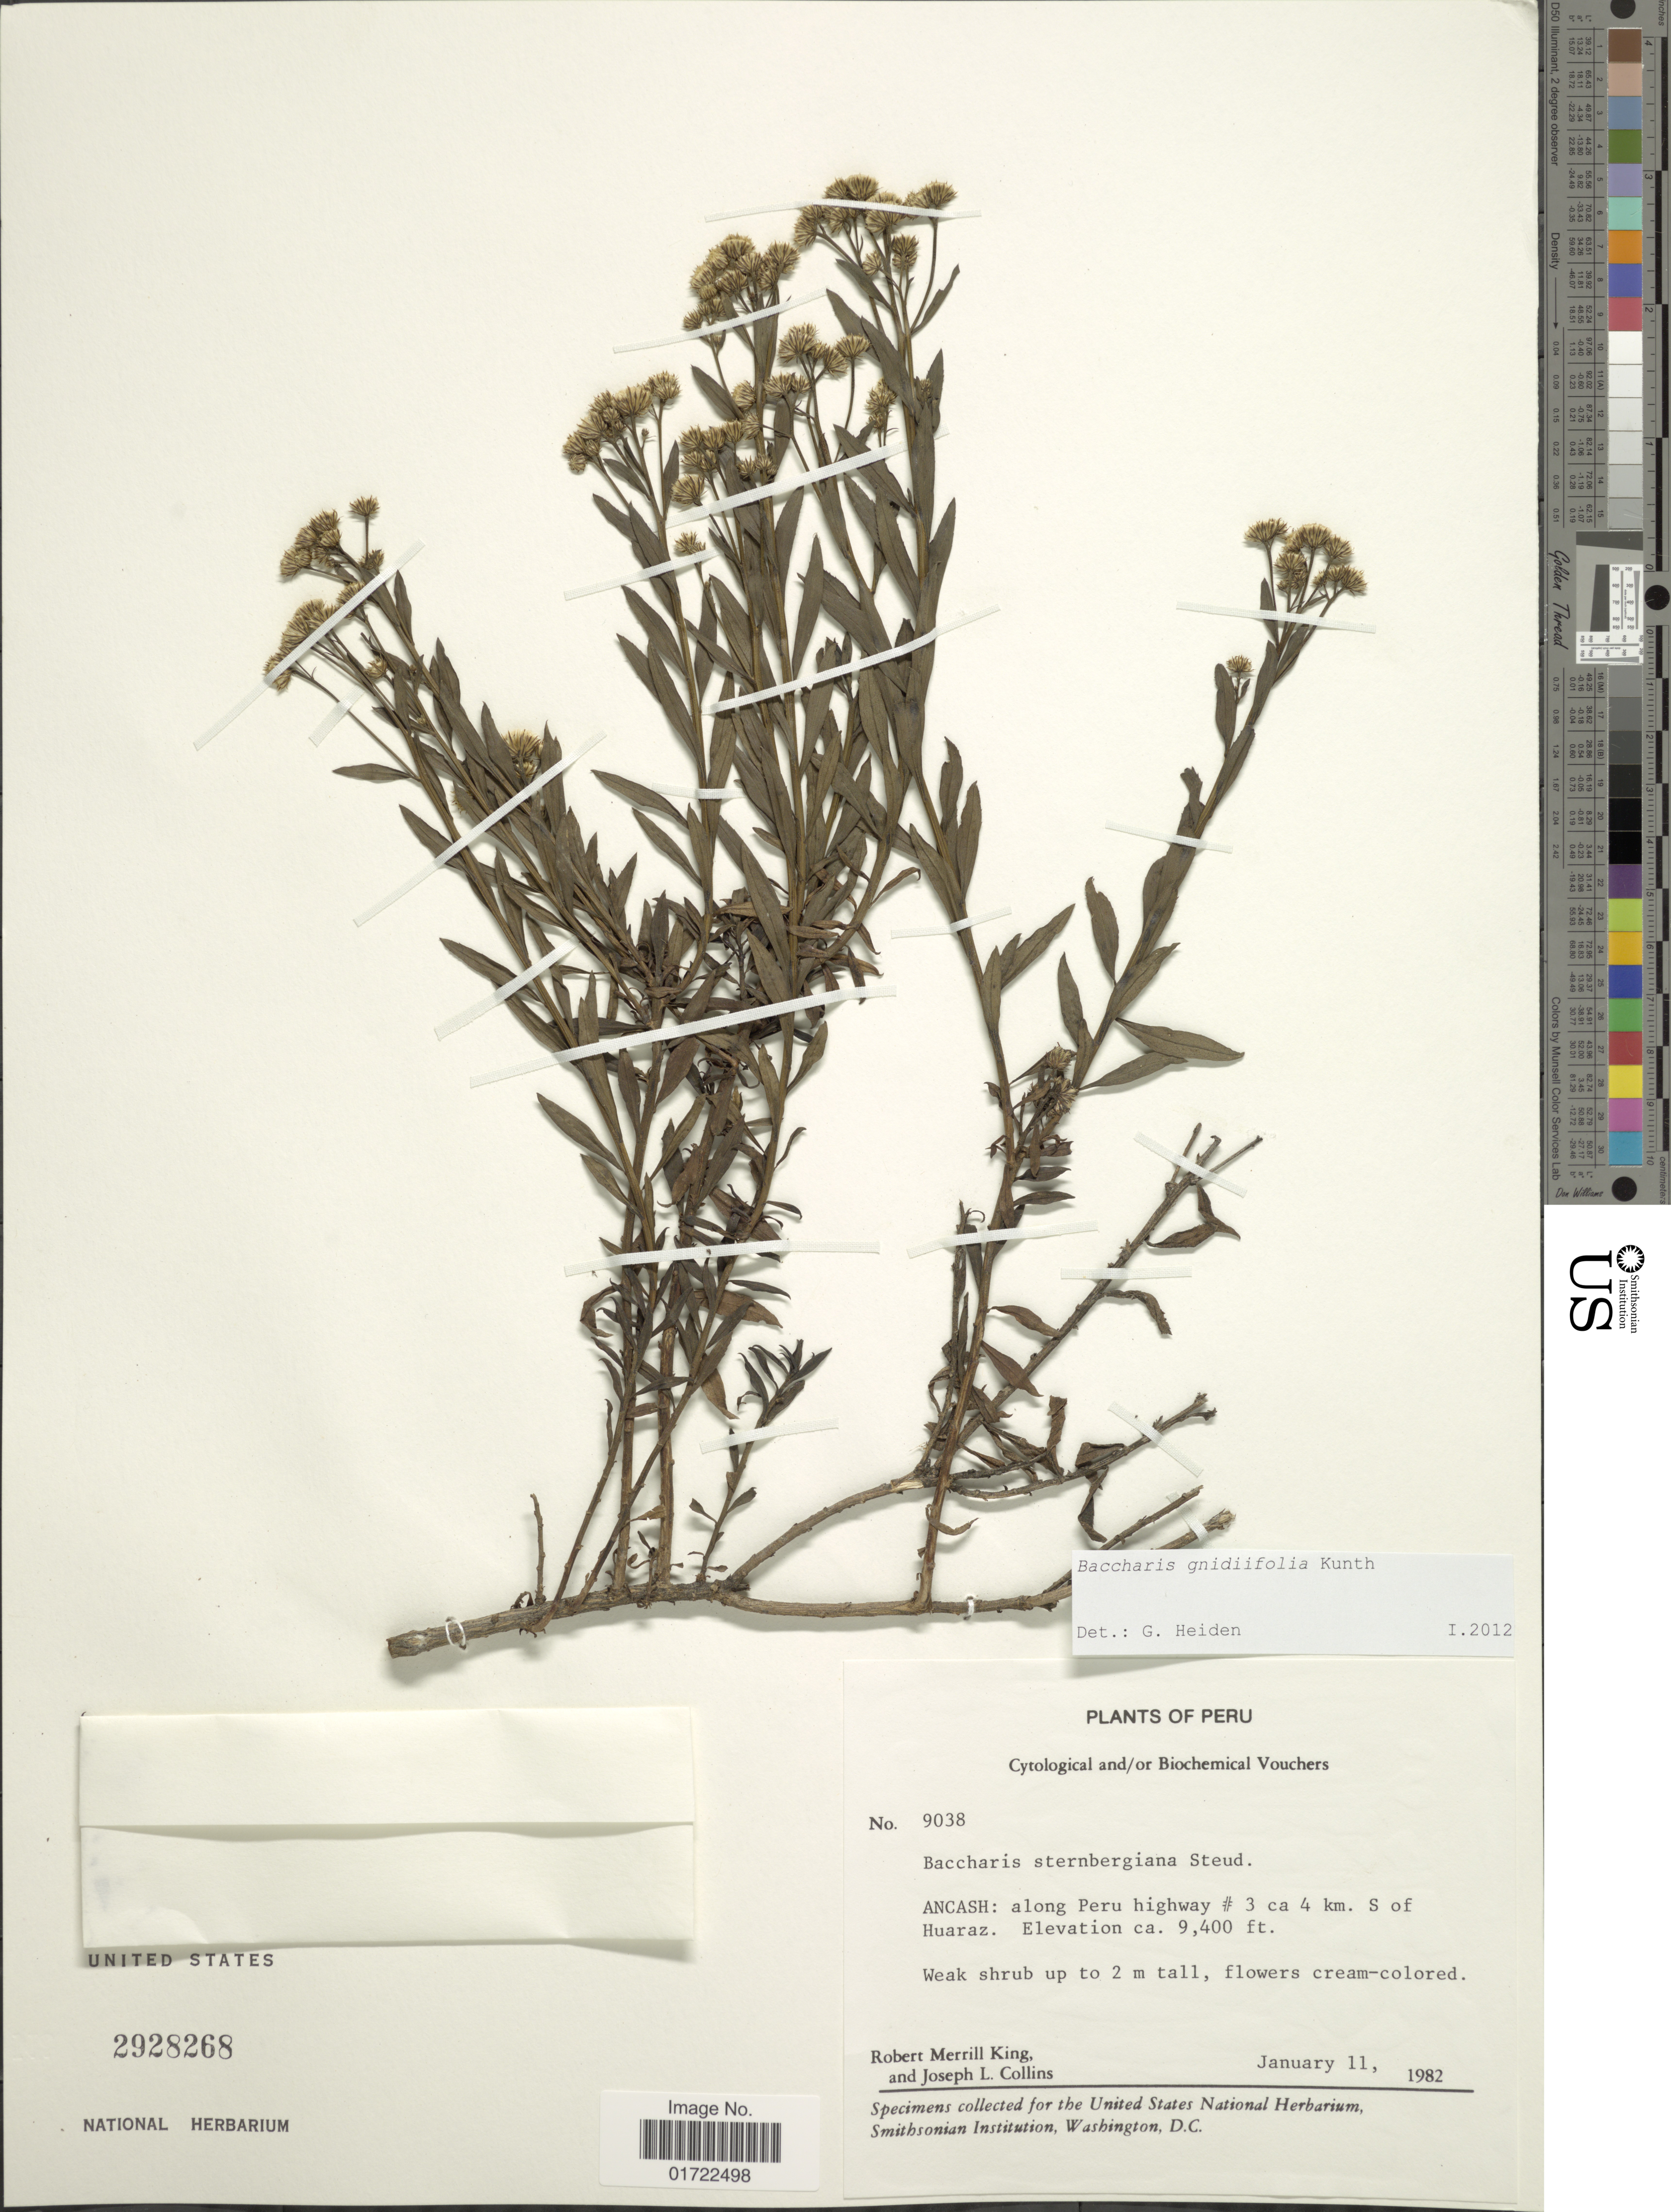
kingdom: Plantae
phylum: Tracheophyta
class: Magnoliopsida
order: Asterales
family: Asteraceae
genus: Baccharis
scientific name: Baccharis gnidiifolia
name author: Kunth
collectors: R. M. King & J. L. Collins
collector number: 9038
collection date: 1982-01-11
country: Peru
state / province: Ancash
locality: Along Peru highway #3 ca 4 km. S of Huaraz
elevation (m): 2865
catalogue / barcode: US 2928268